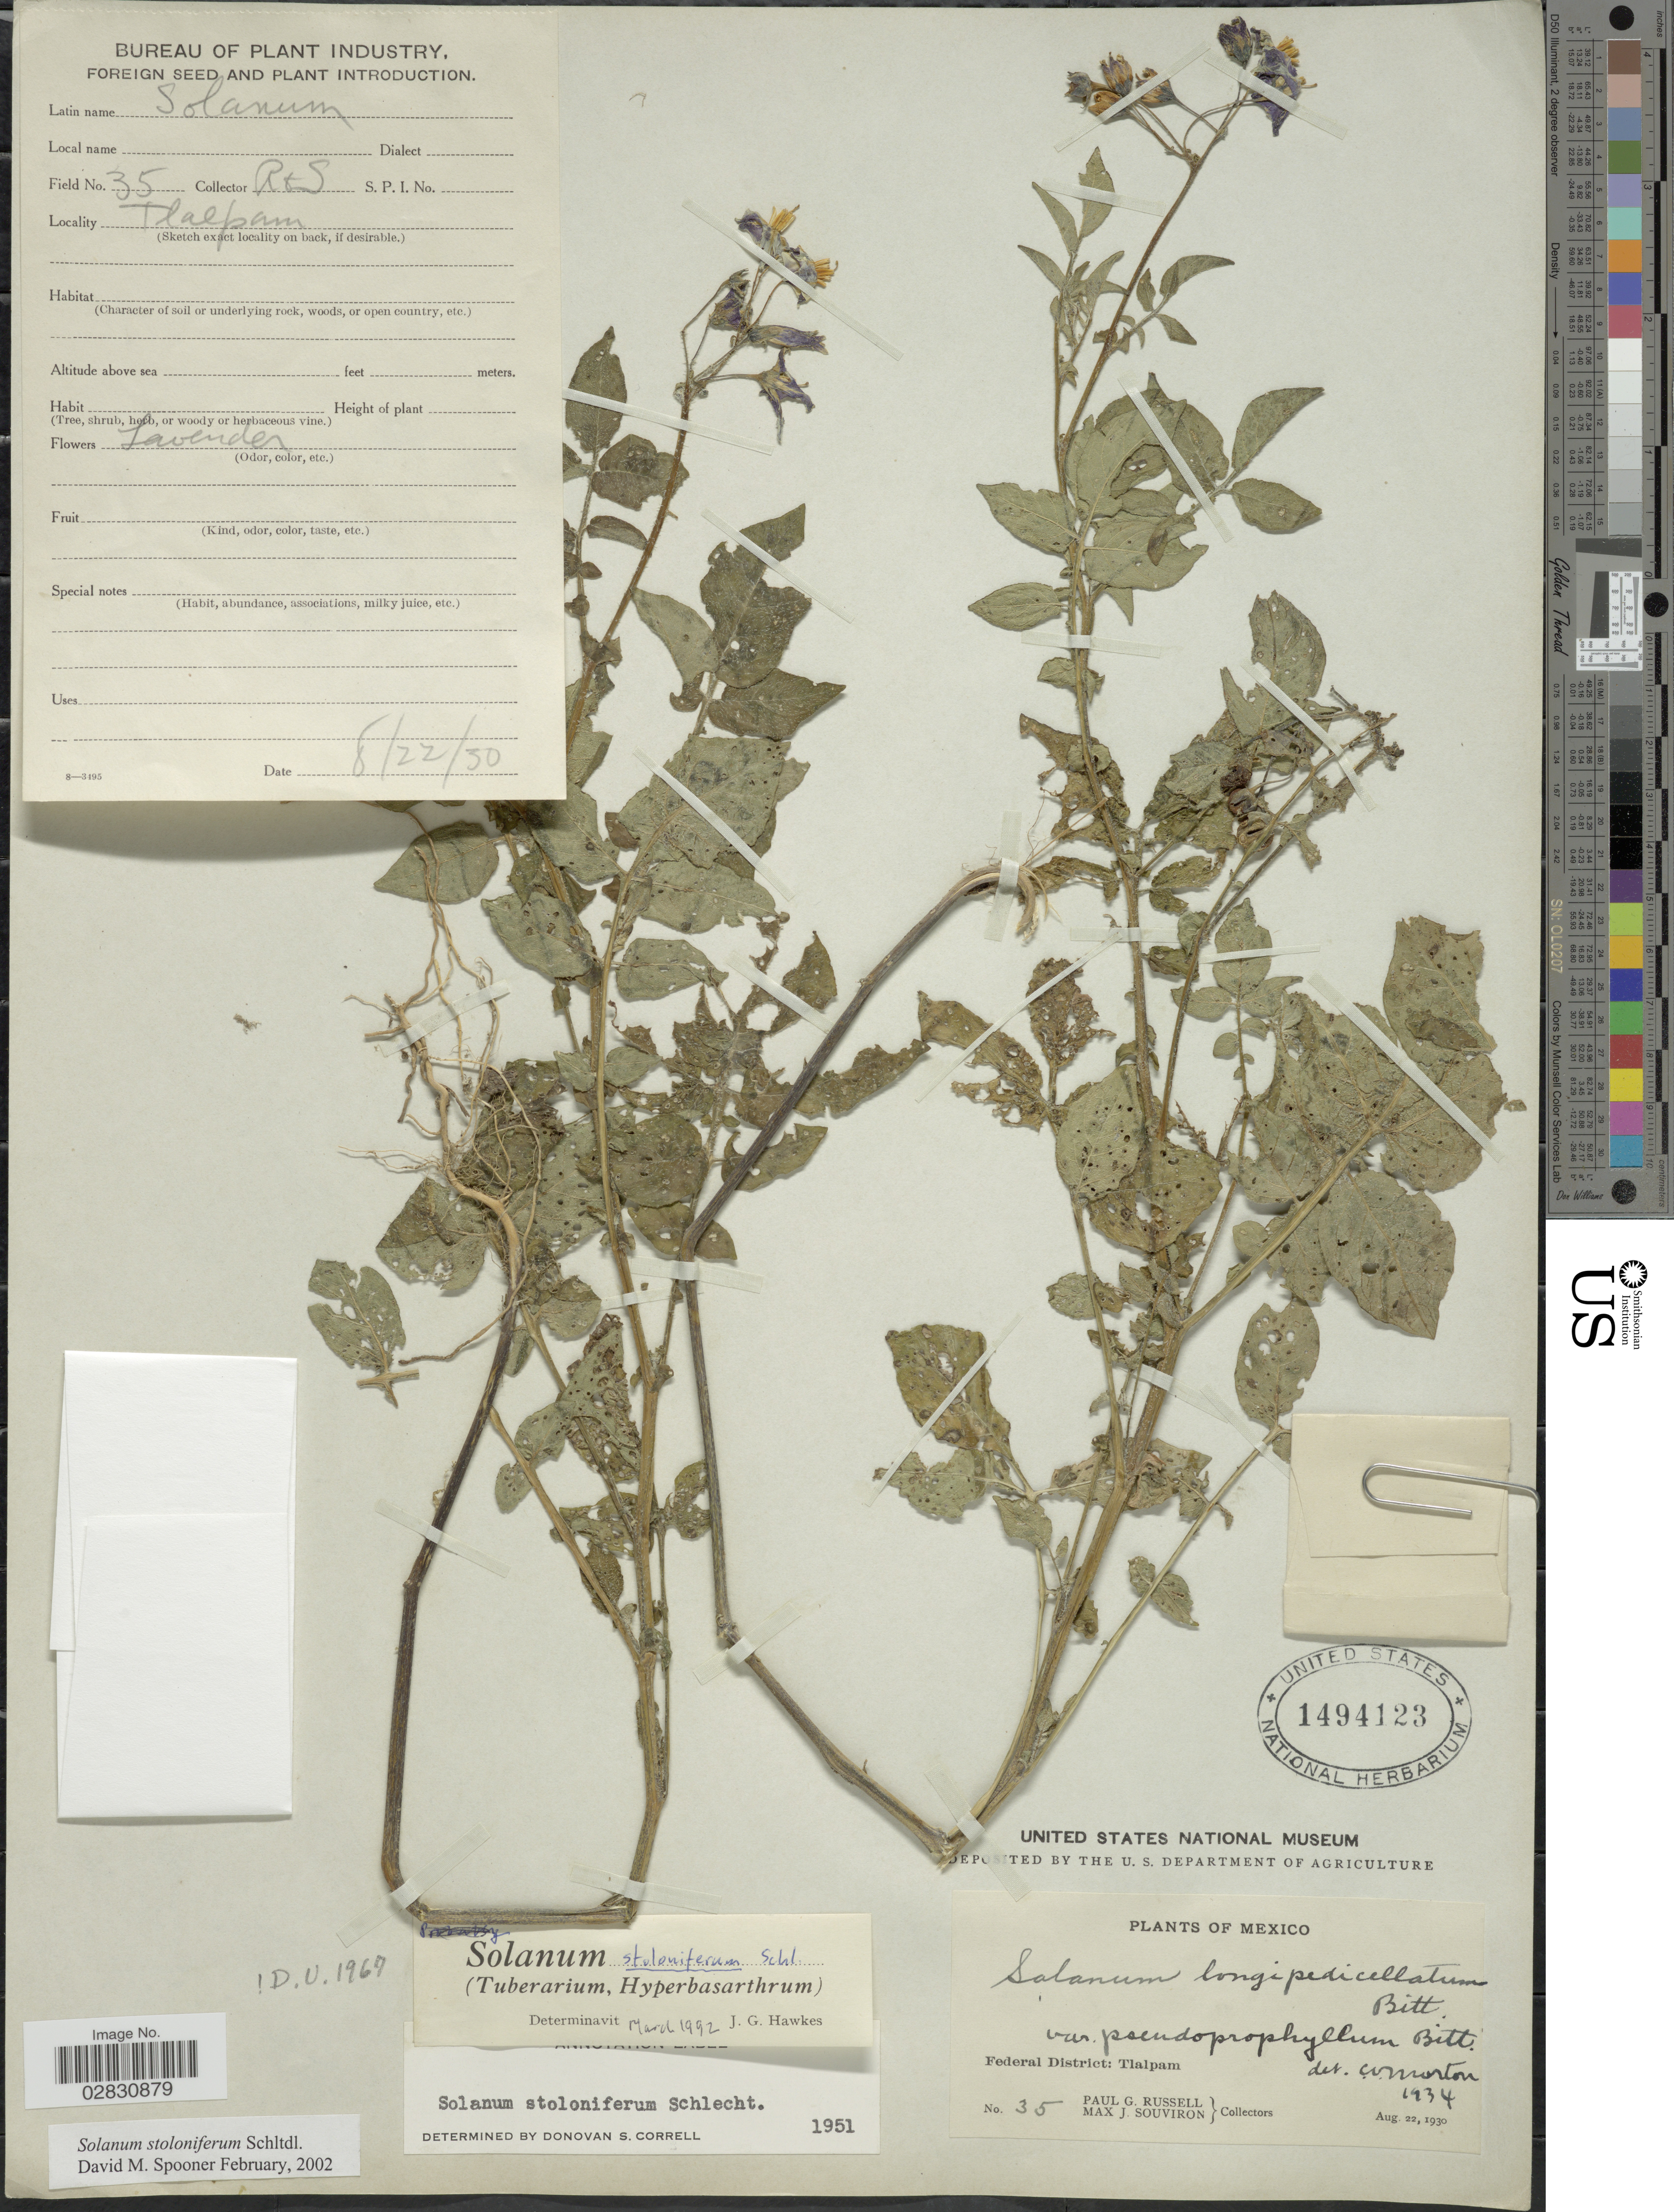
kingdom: Plantae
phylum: Tracheophyta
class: Magnoliopsida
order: Solanales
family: Solanaceae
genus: Solanum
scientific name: Solanum stoloniferum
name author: Schltdl. & Bouché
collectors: P. G. Russell & M. J. Souviron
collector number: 35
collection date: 1930-08-22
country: Mexico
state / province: Distrito Federal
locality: Federal District: Tlalpam.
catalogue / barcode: US 1494123